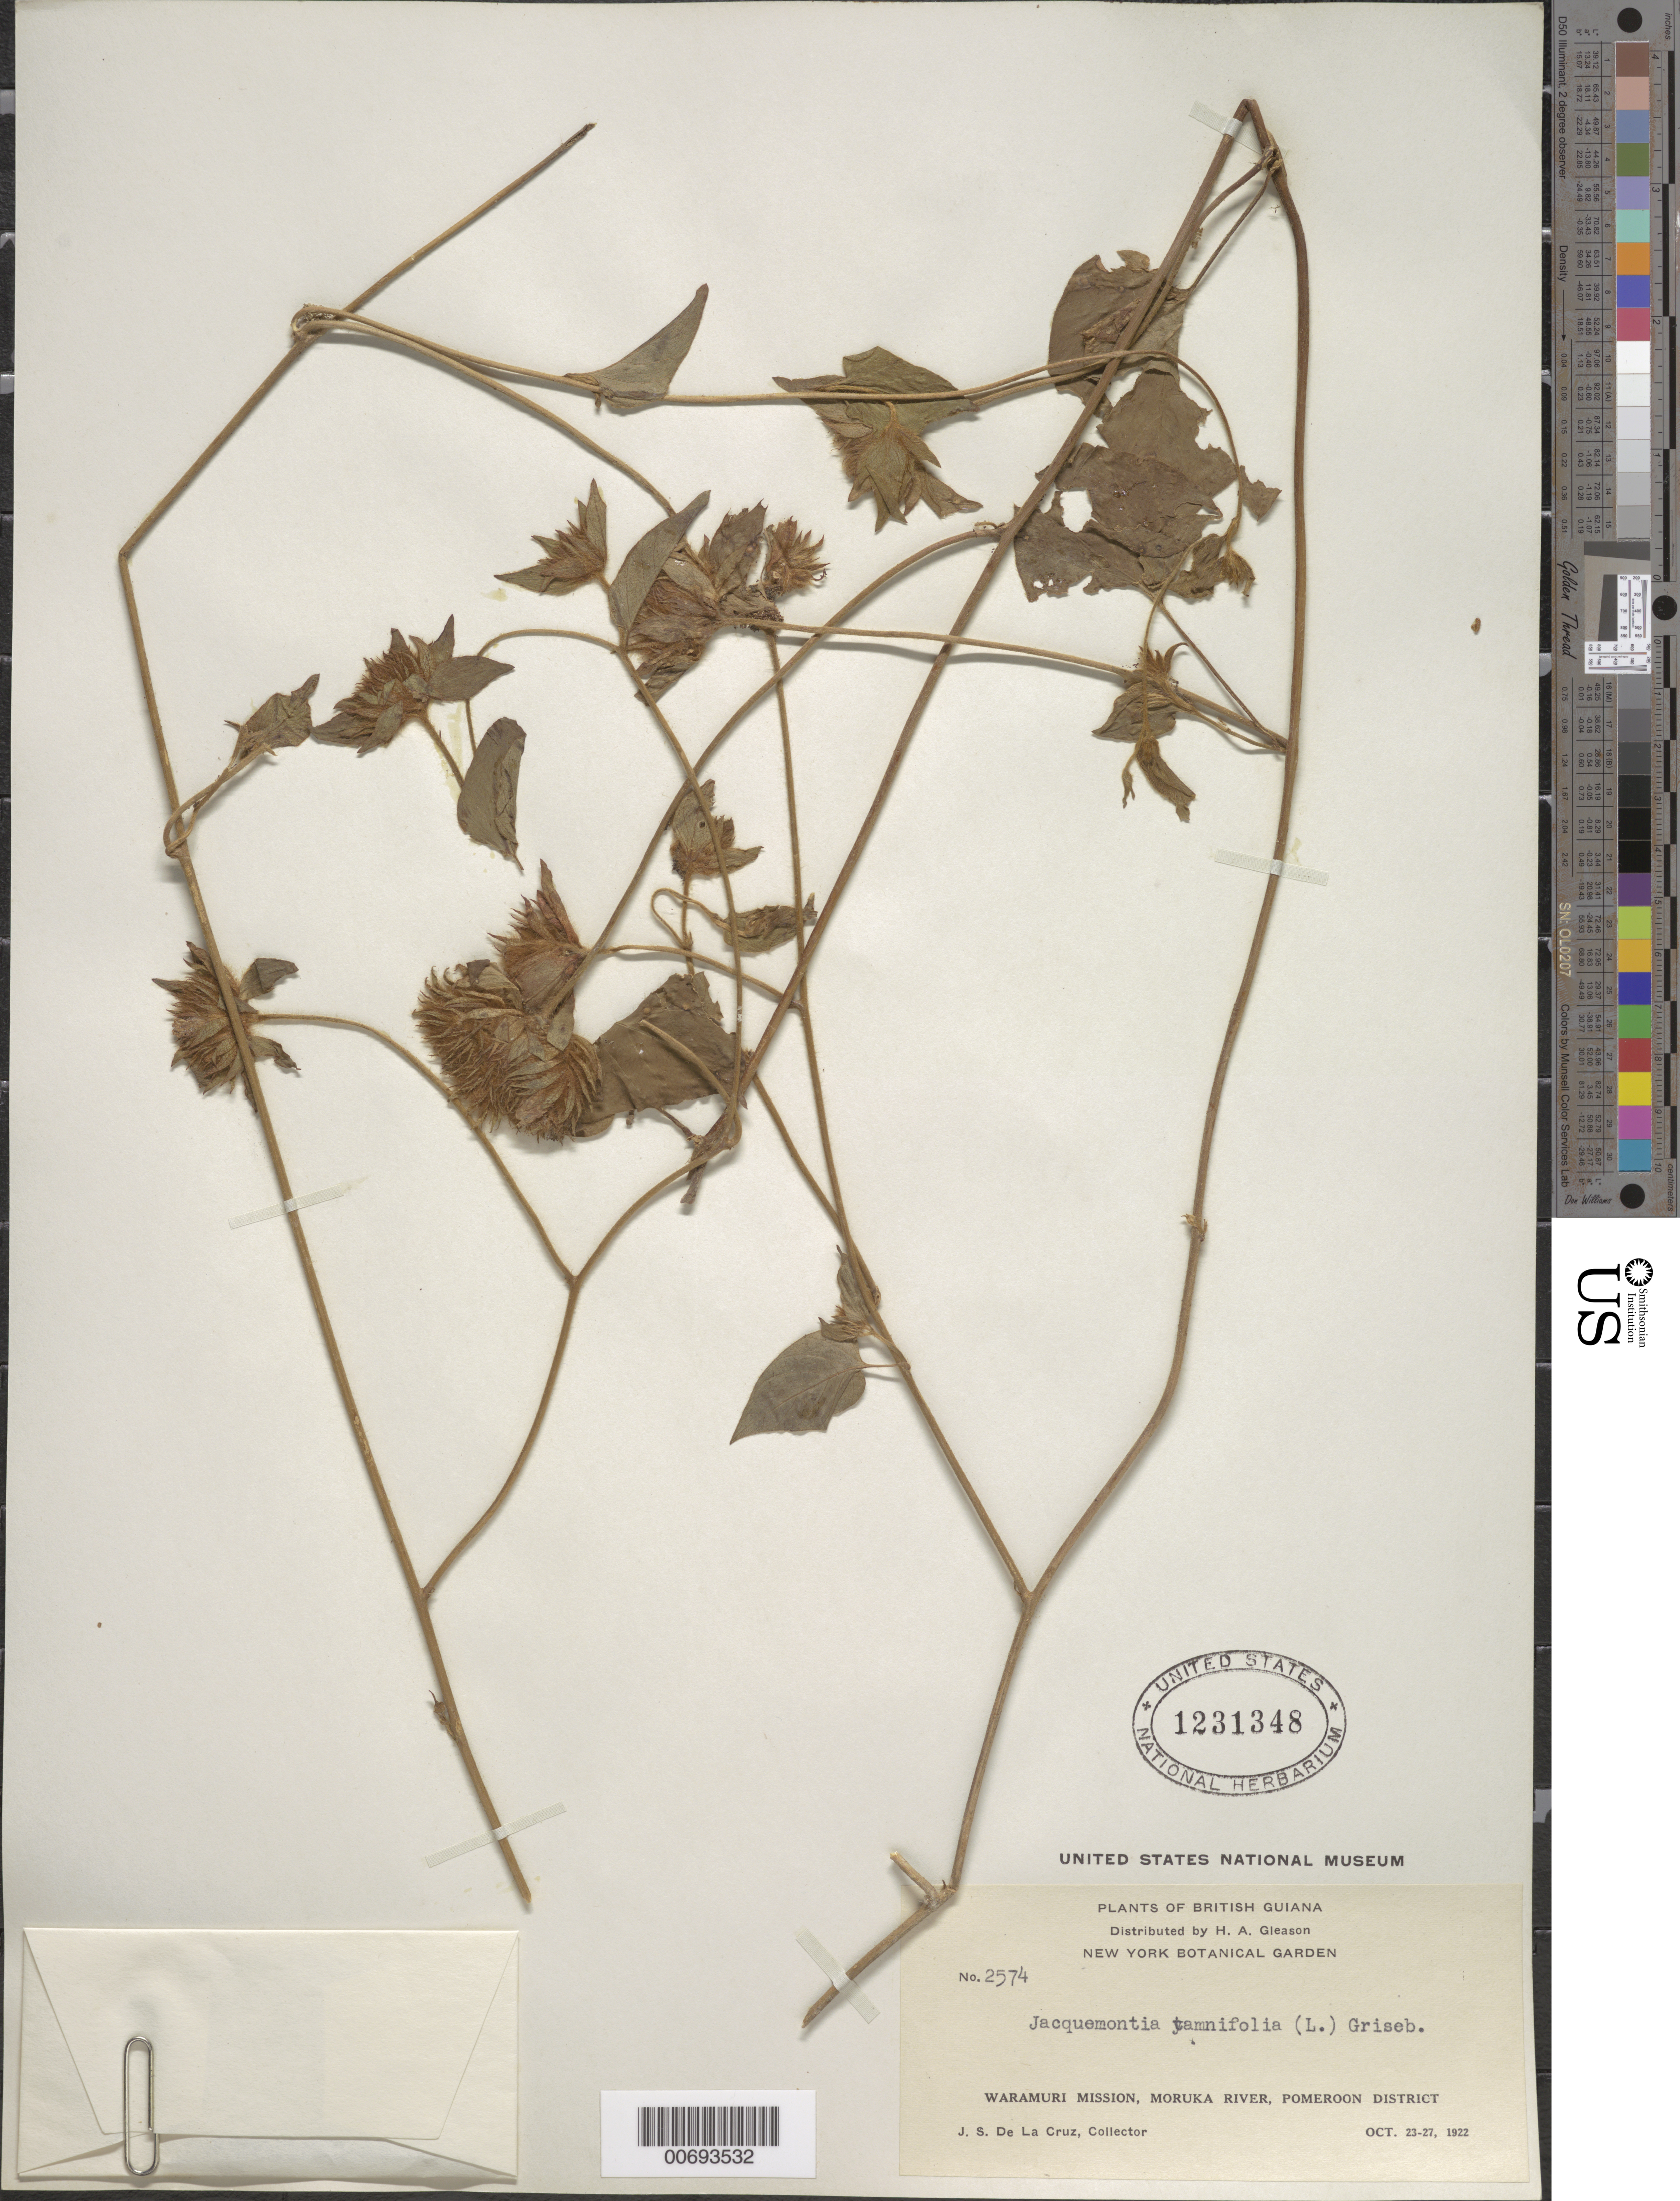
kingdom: Plantae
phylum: Tracheophyta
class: Magnoliopsida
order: Solanales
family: Convolvulaceae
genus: Jacquemontia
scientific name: Jacquemontia tamnifolia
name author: (L.) Griseb.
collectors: J. S. de la Cruz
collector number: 2574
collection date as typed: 23-Oct-22 to 27-Oct-22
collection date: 1922-10-23/1922-10-27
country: Guyana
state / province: Pomeroon-Supenaam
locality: Waramuri Mission, Moruka R., Pomeroon Dist.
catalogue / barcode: US 1231348